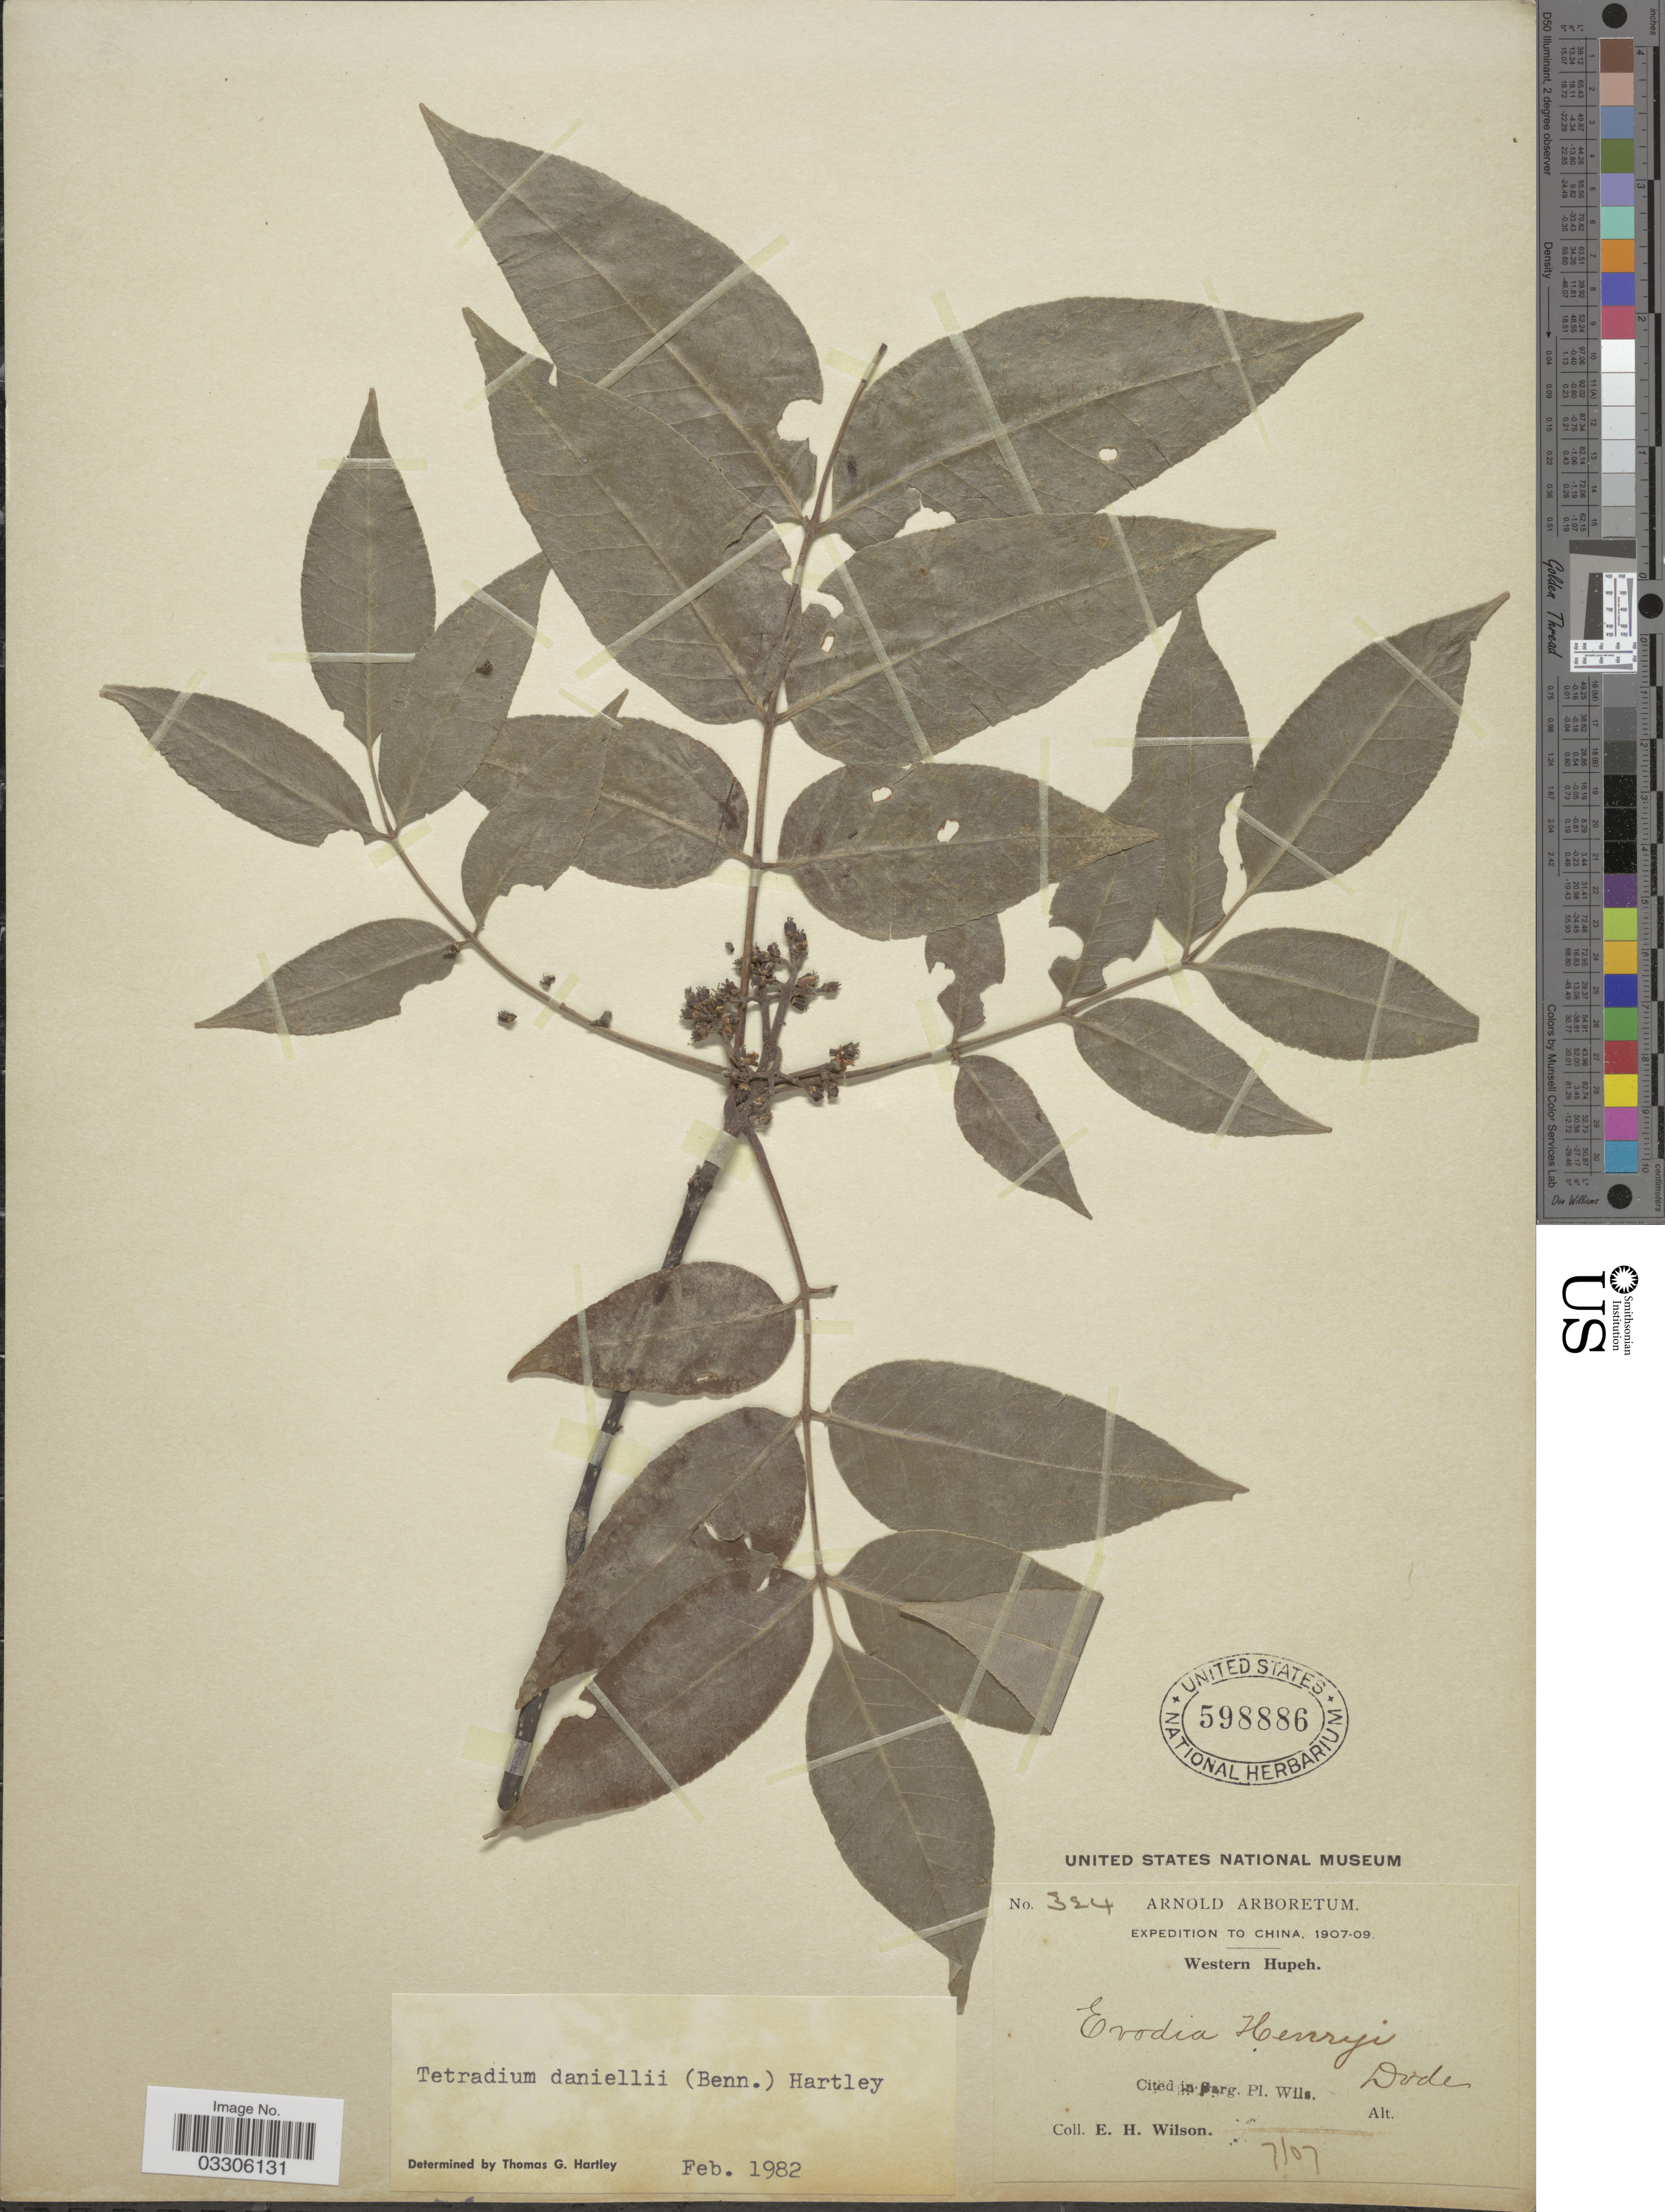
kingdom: Plantae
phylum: Tracheophyta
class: Magnoliopsida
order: Sapindales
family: Rutaceae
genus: Tetradium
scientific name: Tetradium daniellii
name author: (Benn.) T.G. Hartley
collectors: E. Wilson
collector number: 324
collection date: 1907-07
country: China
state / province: Hubei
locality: Western Hupeh.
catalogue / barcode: US 598886